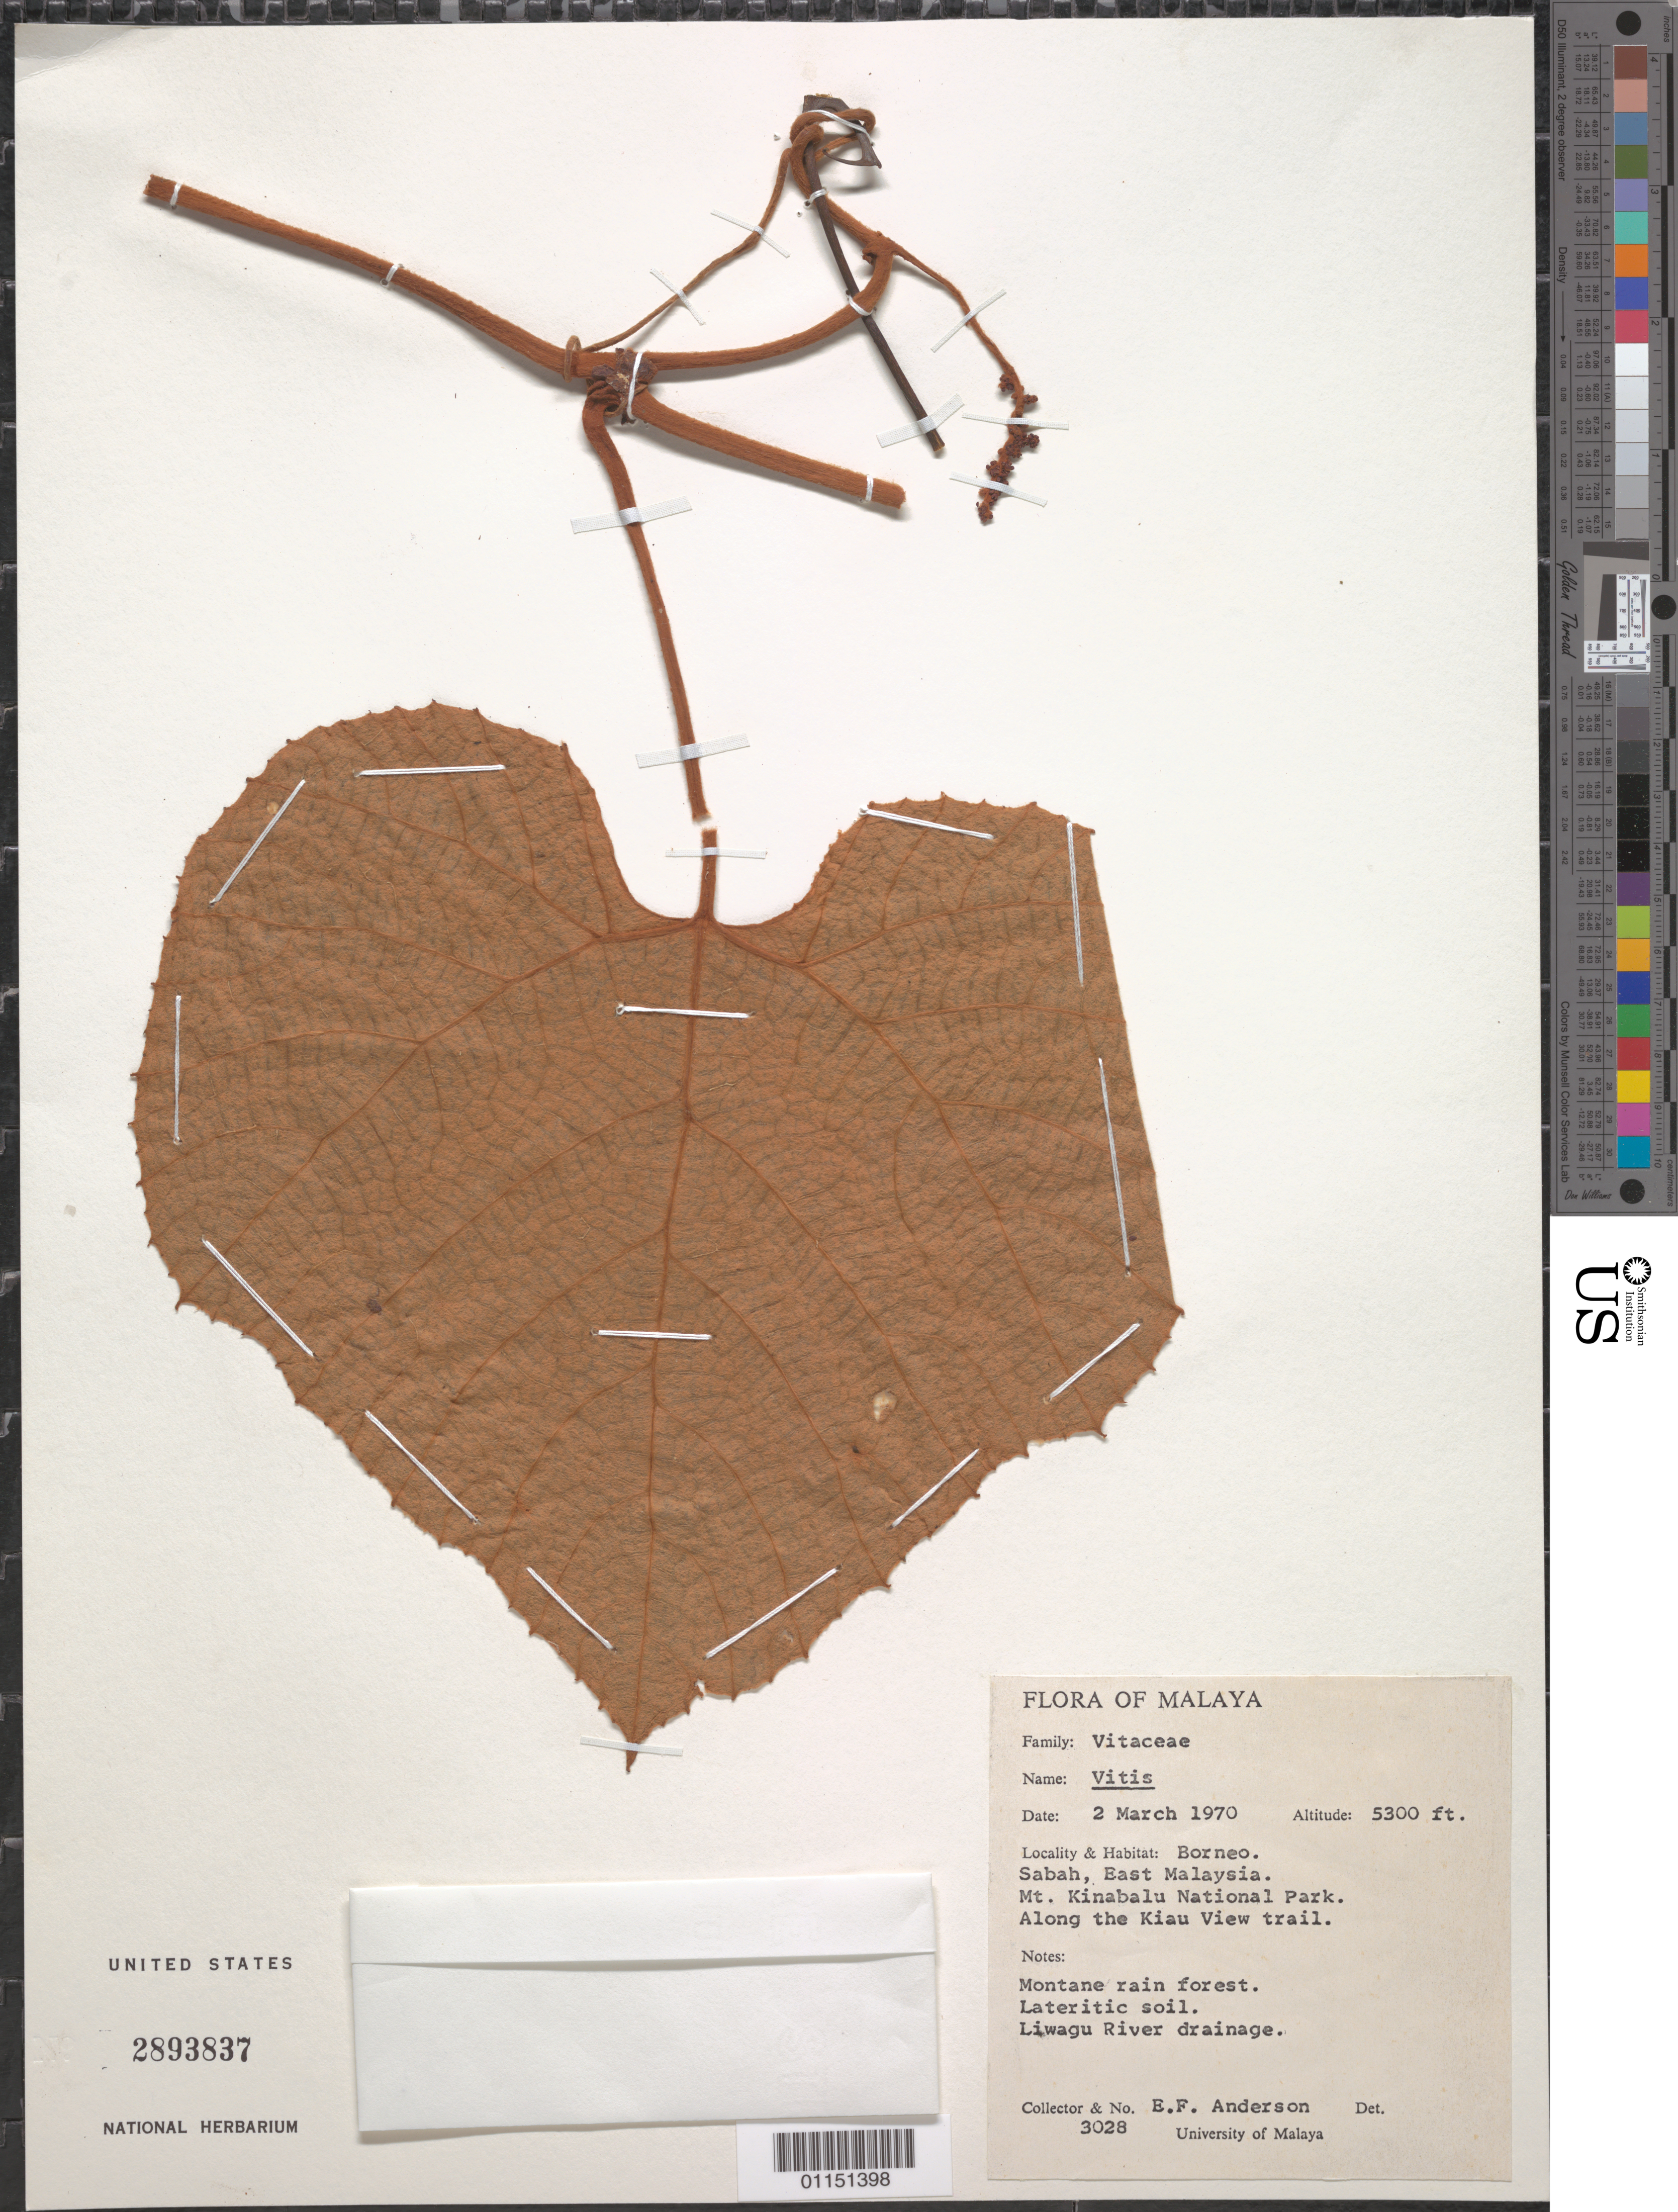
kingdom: Plantae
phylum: Tracheophyta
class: Magnoliopsida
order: Vitales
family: Vitaceae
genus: Vitis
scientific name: Vitis sp.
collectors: E. F. Anderson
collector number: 3028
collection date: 1970-03-02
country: Malaysia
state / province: Sabah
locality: Borneo. Mt Kinabalu National Park. Along the Kiau View trail. Liwagu River drainage.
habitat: Montane rain forest. Lateritic soil.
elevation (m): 1615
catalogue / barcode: US 2893837